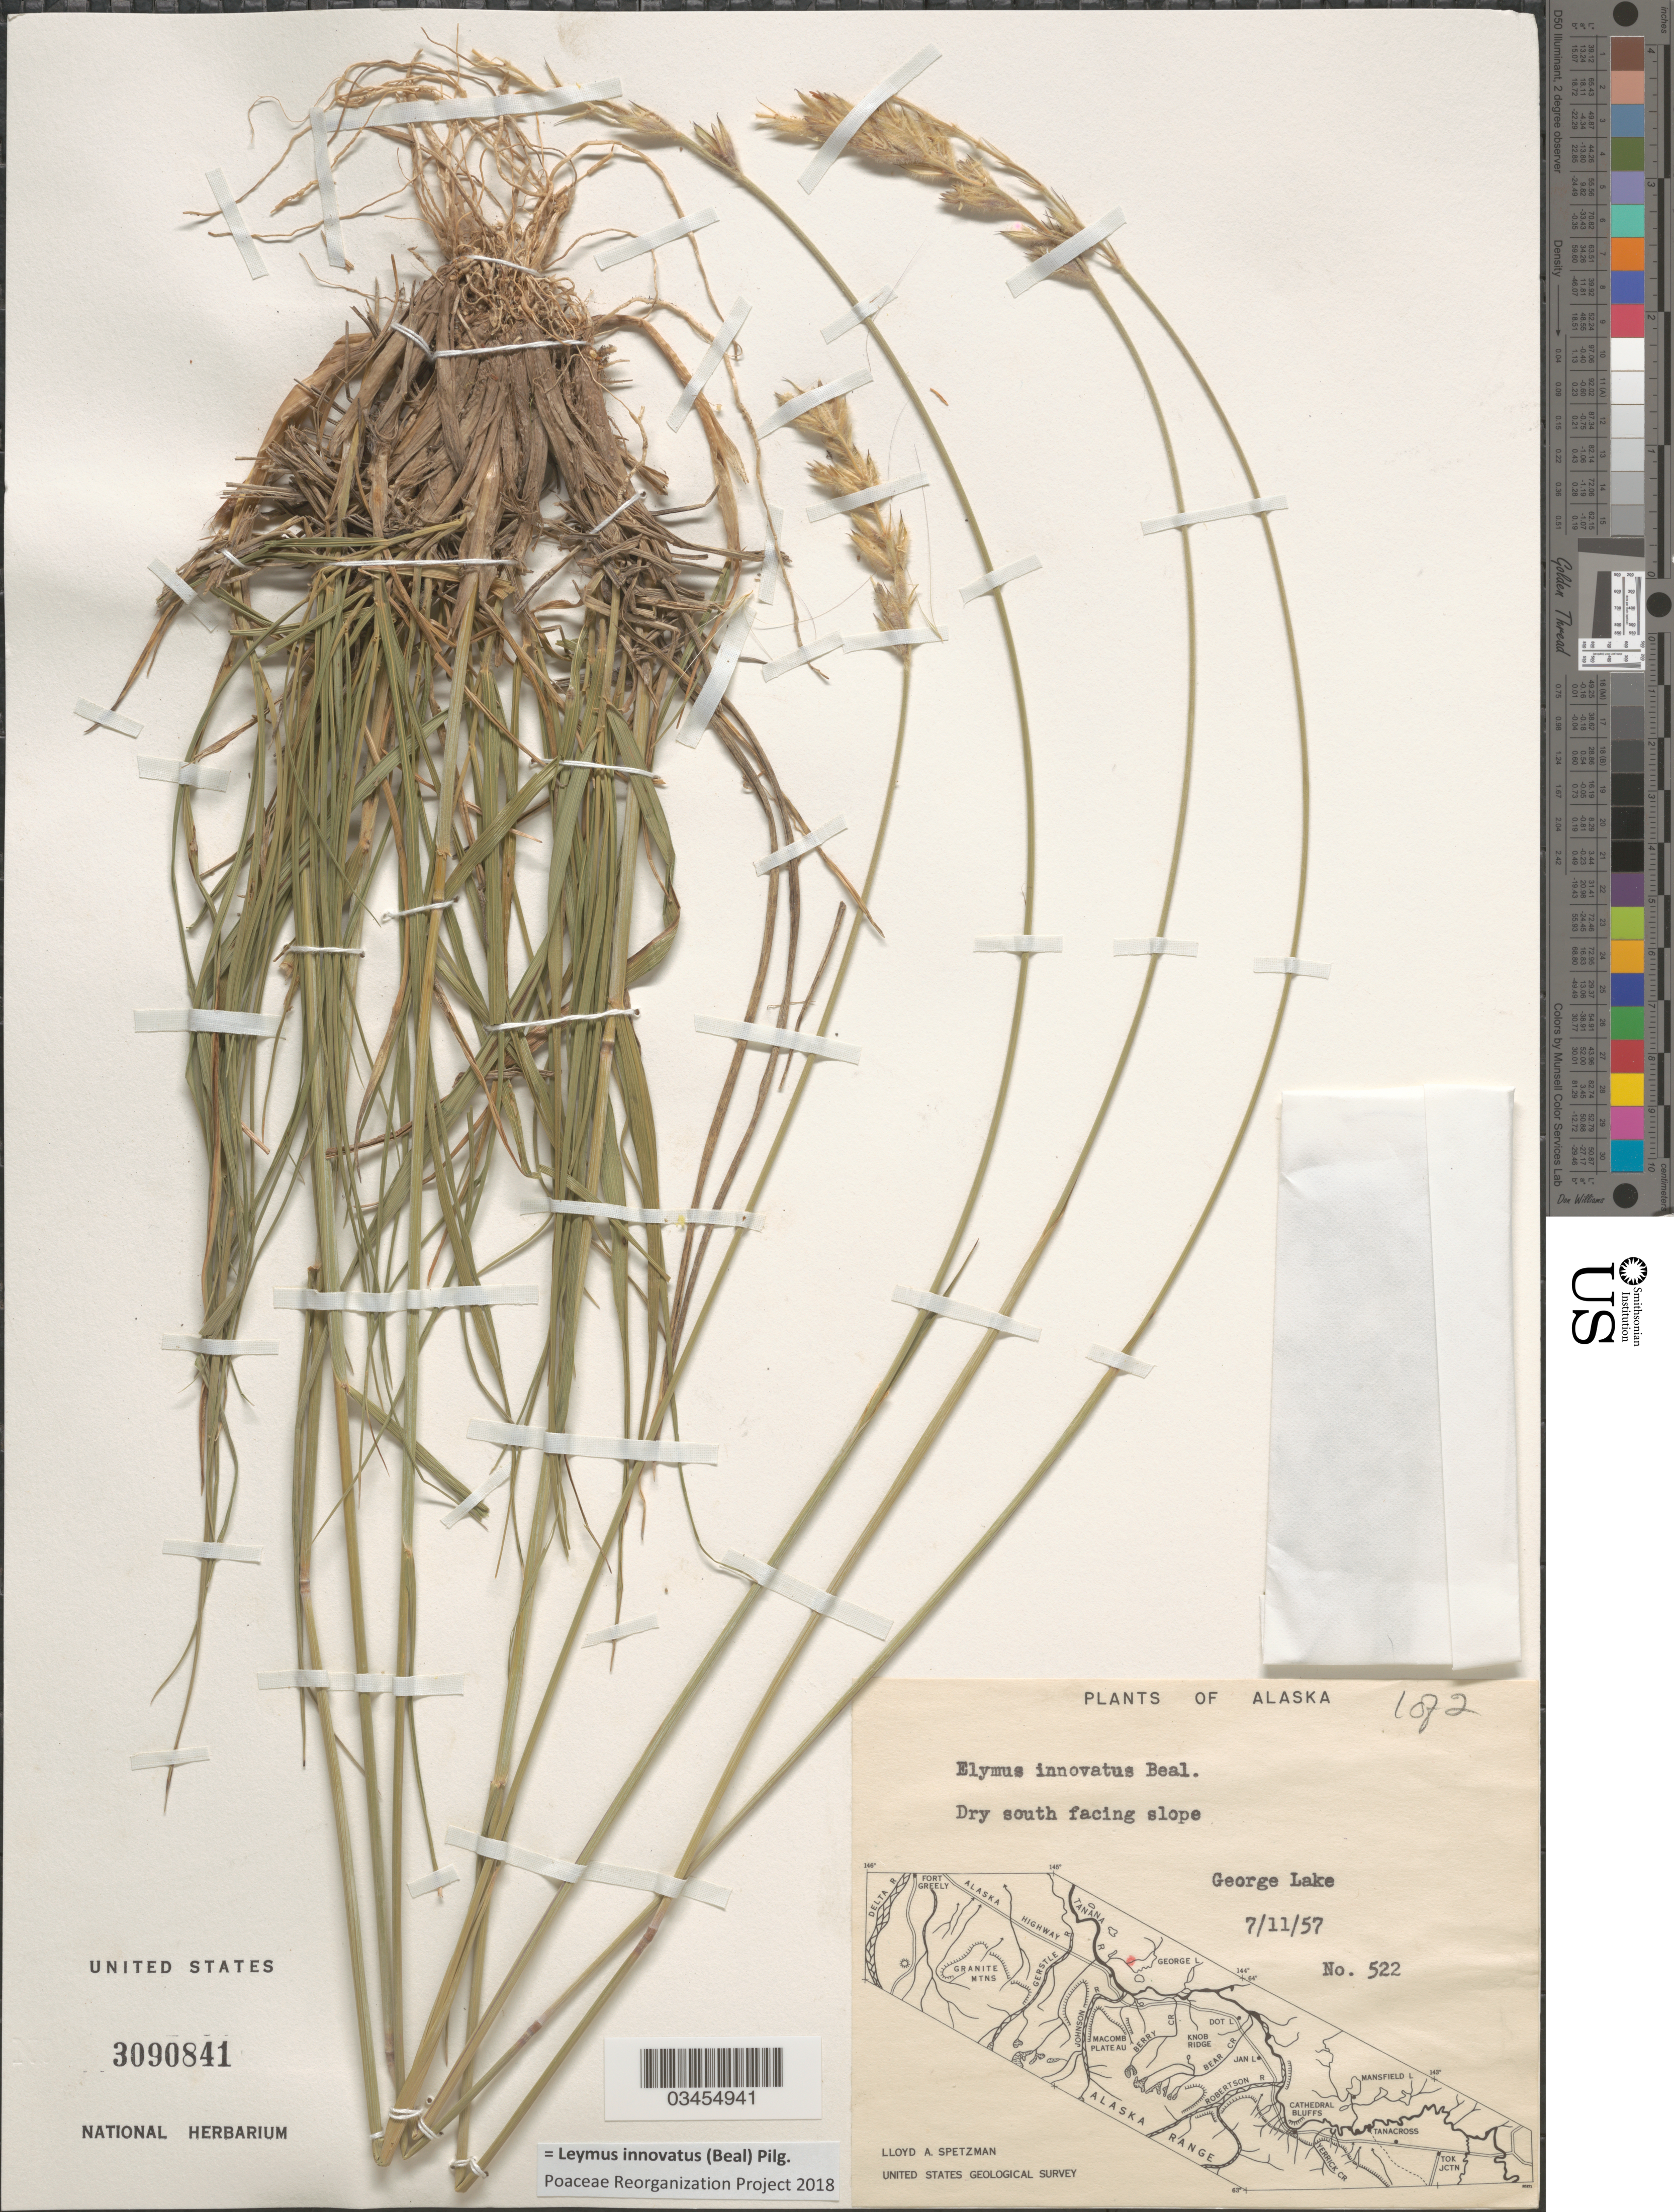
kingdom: Plantae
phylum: Tracheophyta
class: Liliopsida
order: Poales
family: Poaceae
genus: Leymus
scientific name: Leymus innovatus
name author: (W.J. Beal) Pilg.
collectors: L. Spetzman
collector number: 522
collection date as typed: Transcribed d/m/y: 11/7/57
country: United States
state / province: Alaska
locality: Dry south facing slope. George Lake.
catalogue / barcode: US 3090841